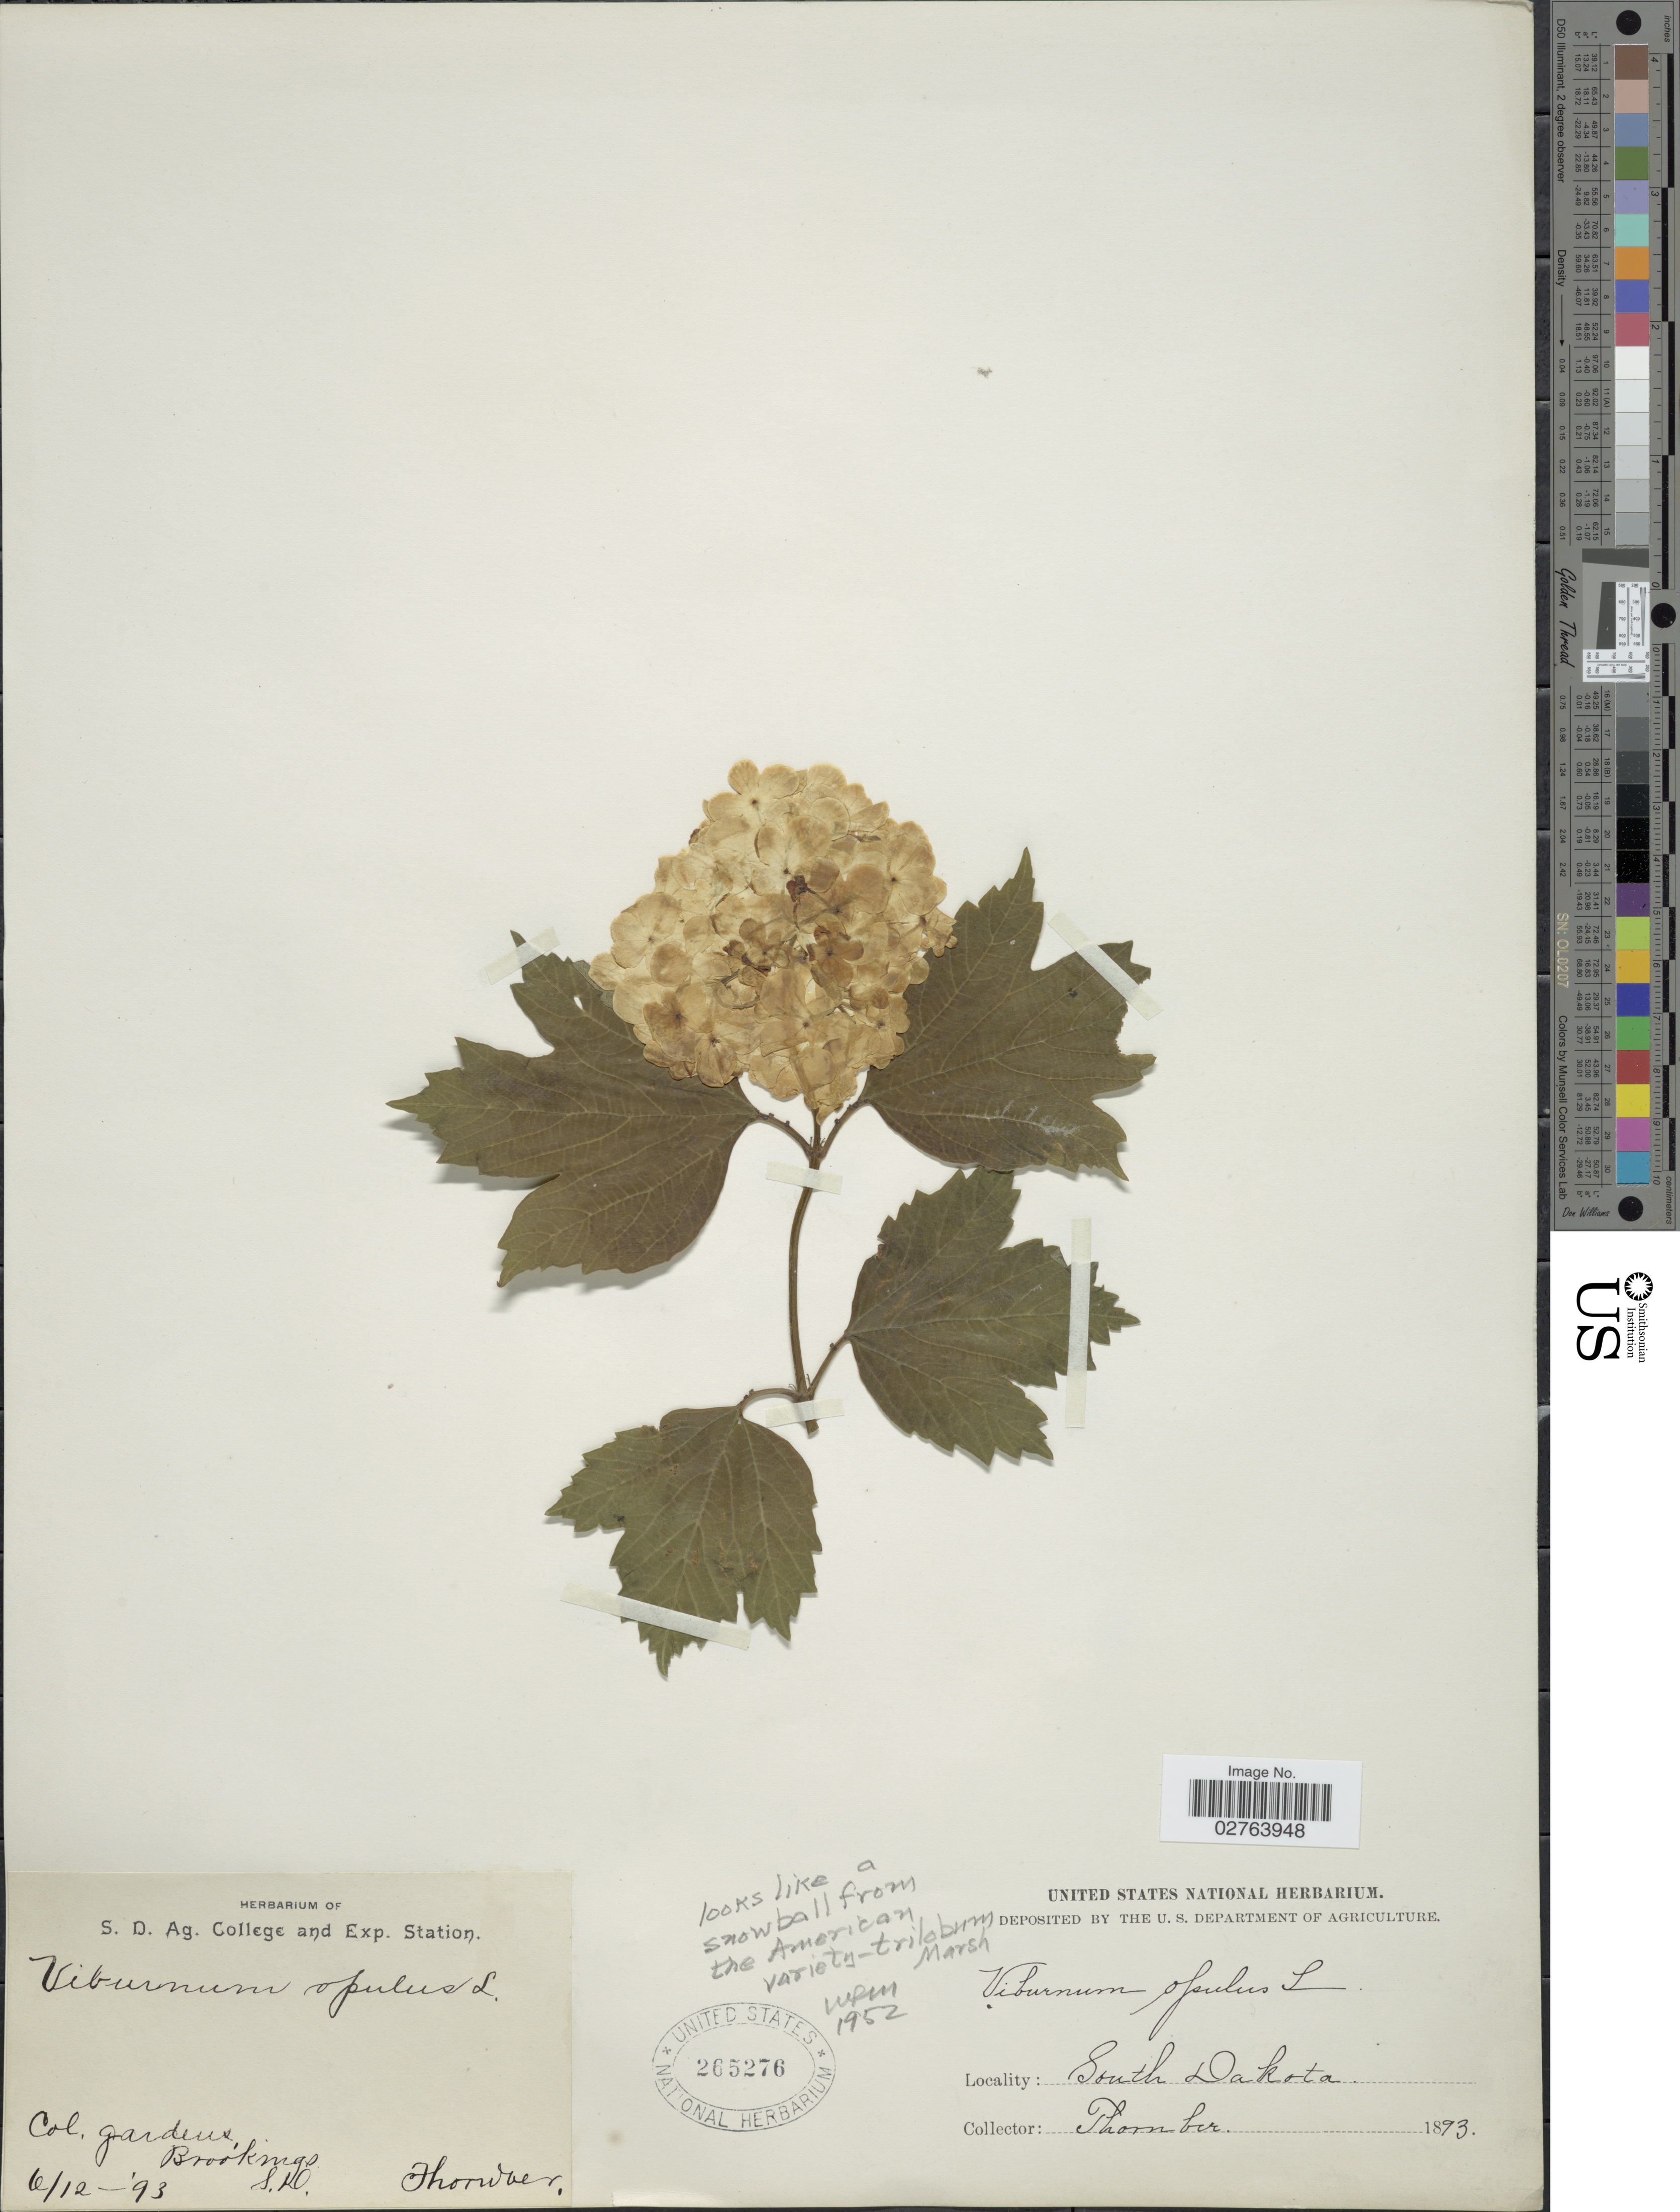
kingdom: Plantae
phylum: Tracheophyta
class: Magnoliopsida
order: Dipsacales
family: Viburnaceae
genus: Viburnum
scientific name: Viburnum opulus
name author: L.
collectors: -. Thornber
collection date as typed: Transcribed d/m/y: 12/6/93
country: United States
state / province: South Dakota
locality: Col. gardens. Brookings.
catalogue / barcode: US 265276